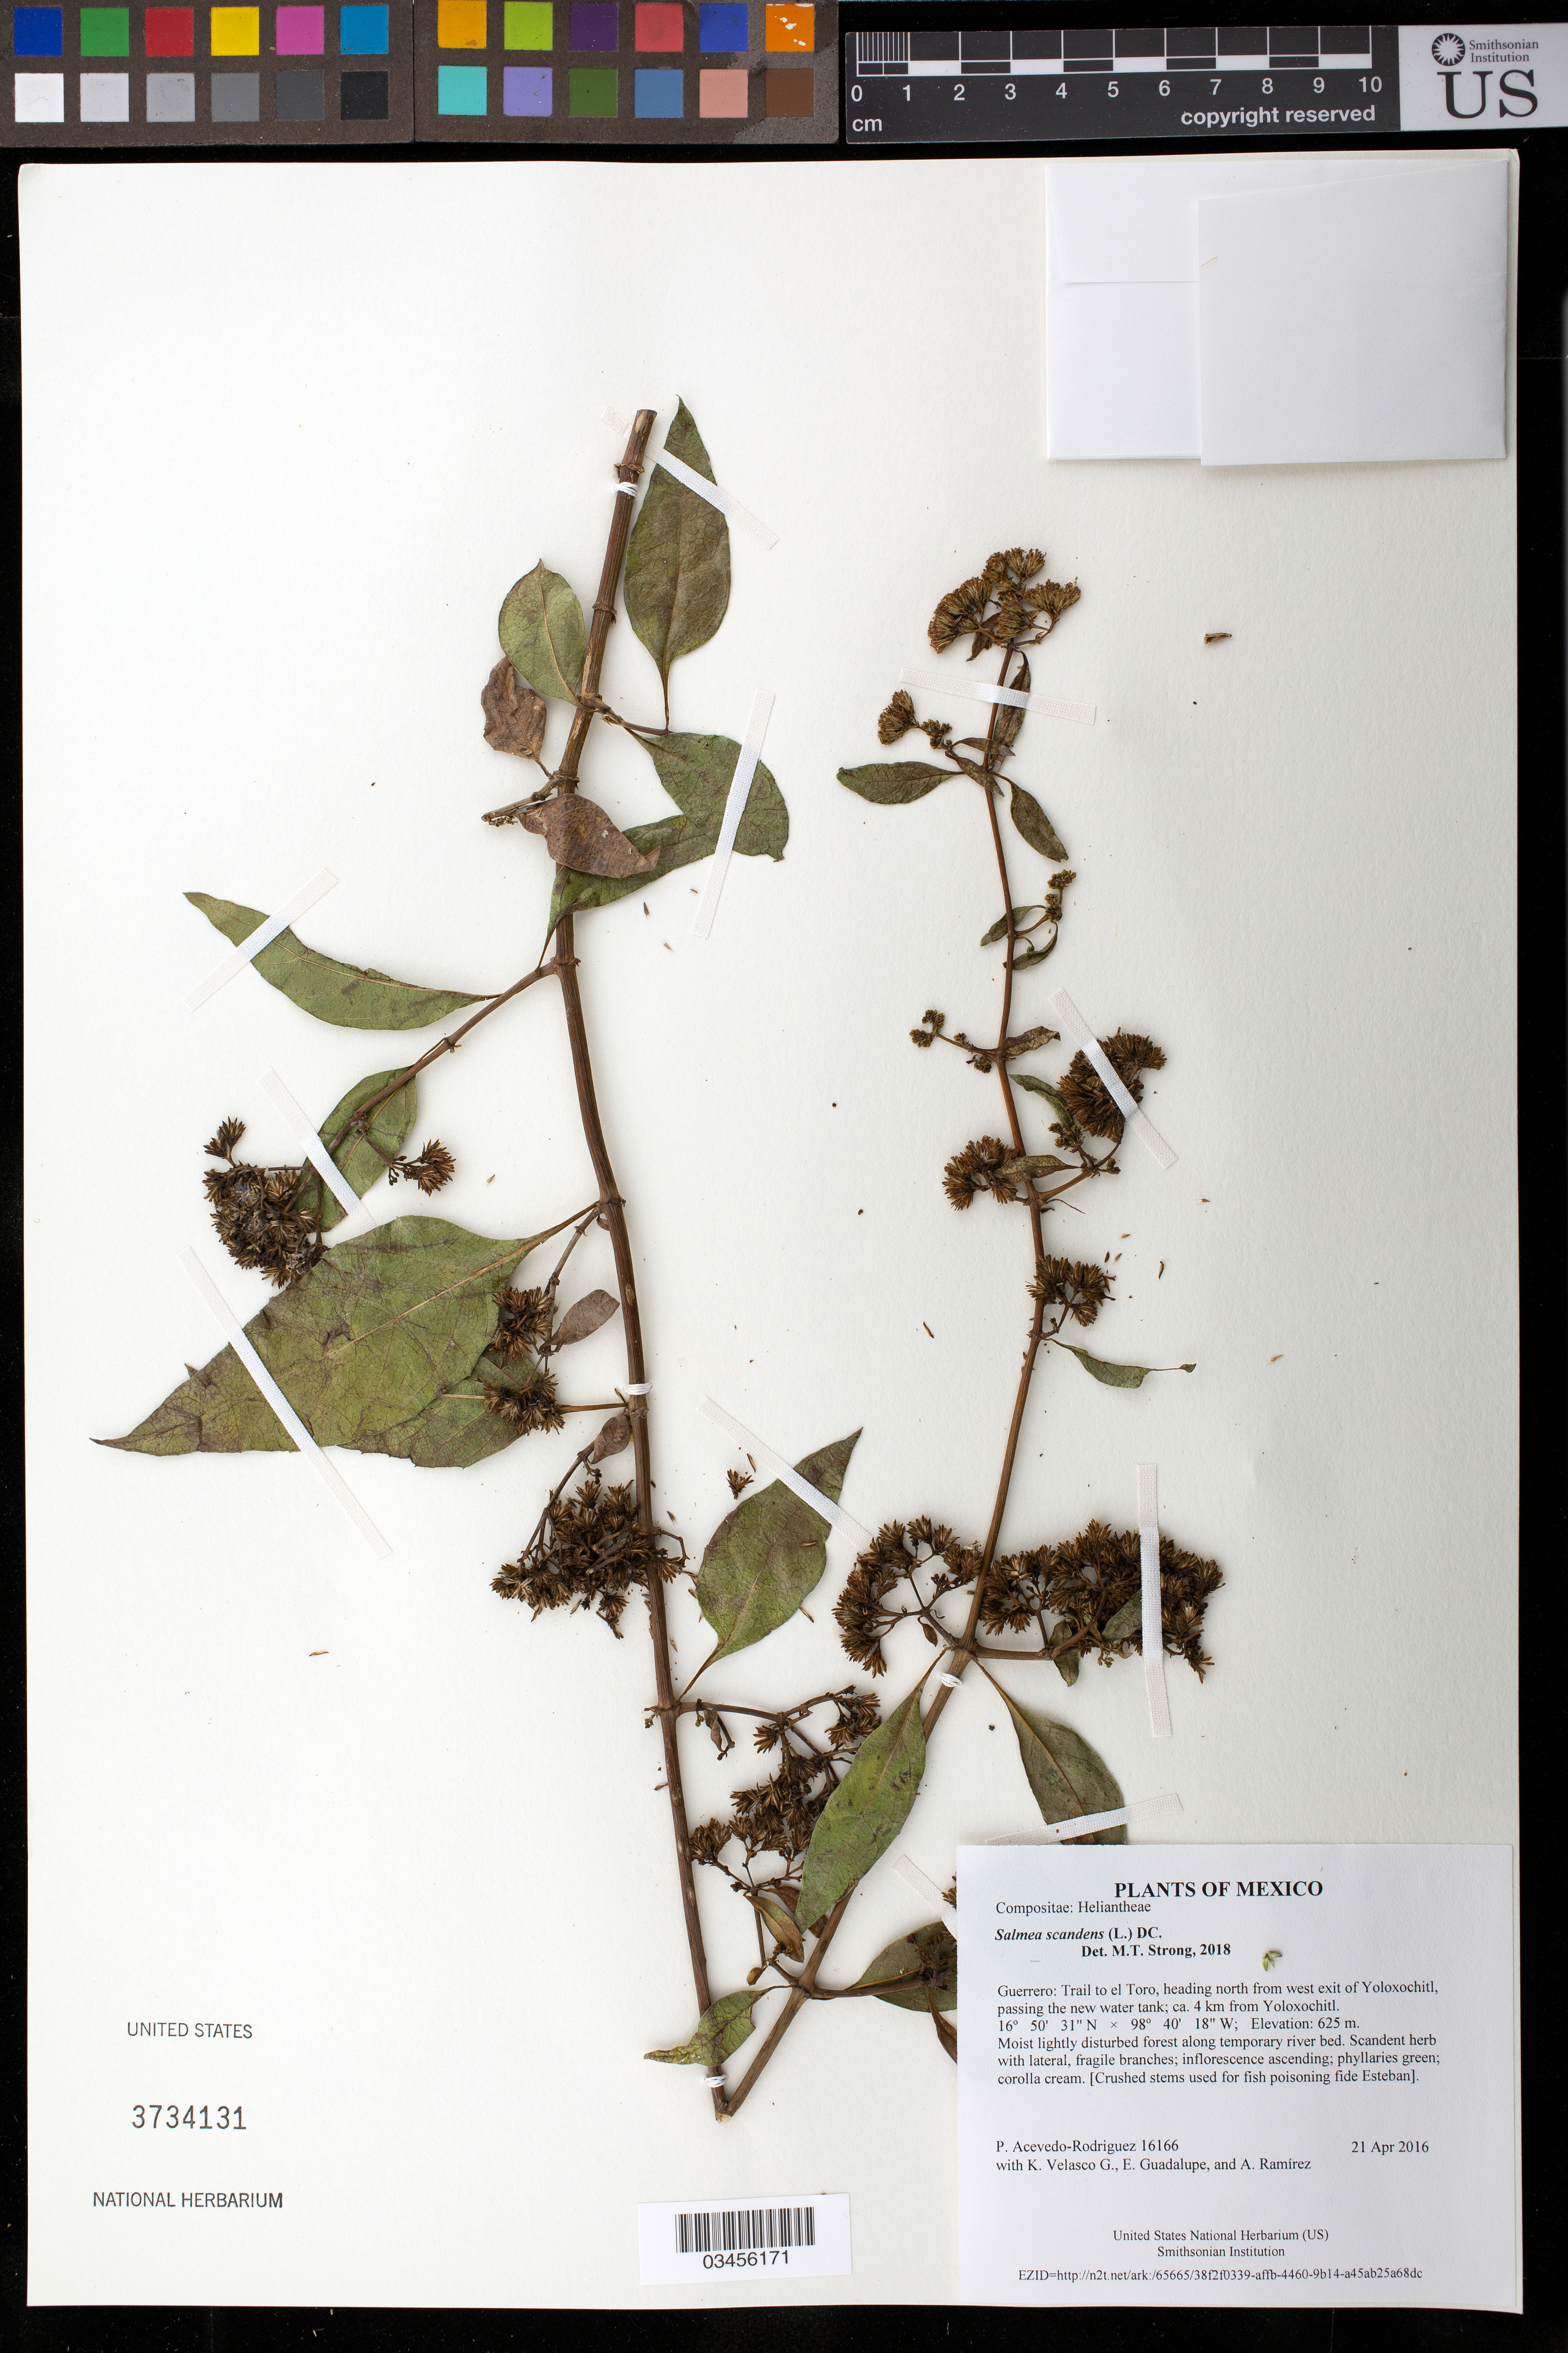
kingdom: Plantae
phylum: Tracheophyta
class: Magnoliopsida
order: Asterales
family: Asteraceae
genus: Salmea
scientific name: Salmea scandens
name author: (L.) DC.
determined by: Strong, Mark T., (BOT), Smithsonian Institution - National Museum of Natural History (UNITED STATES)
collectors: P. Acevedo-Rodr., K. Velasco G., E. Guadalupe & A. Ramírez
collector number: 16166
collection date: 2016-04-21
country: Mexico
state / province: Guerrero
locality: Trail to el Toro, heading north from west exit of Yoloxochitl, passing the new water tank; ca. 4 km from Yoloxochitl.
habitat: Moist lightly disturbed forest along temporary river bed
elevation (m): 625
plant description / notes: US, NY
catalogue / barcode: US 3734131